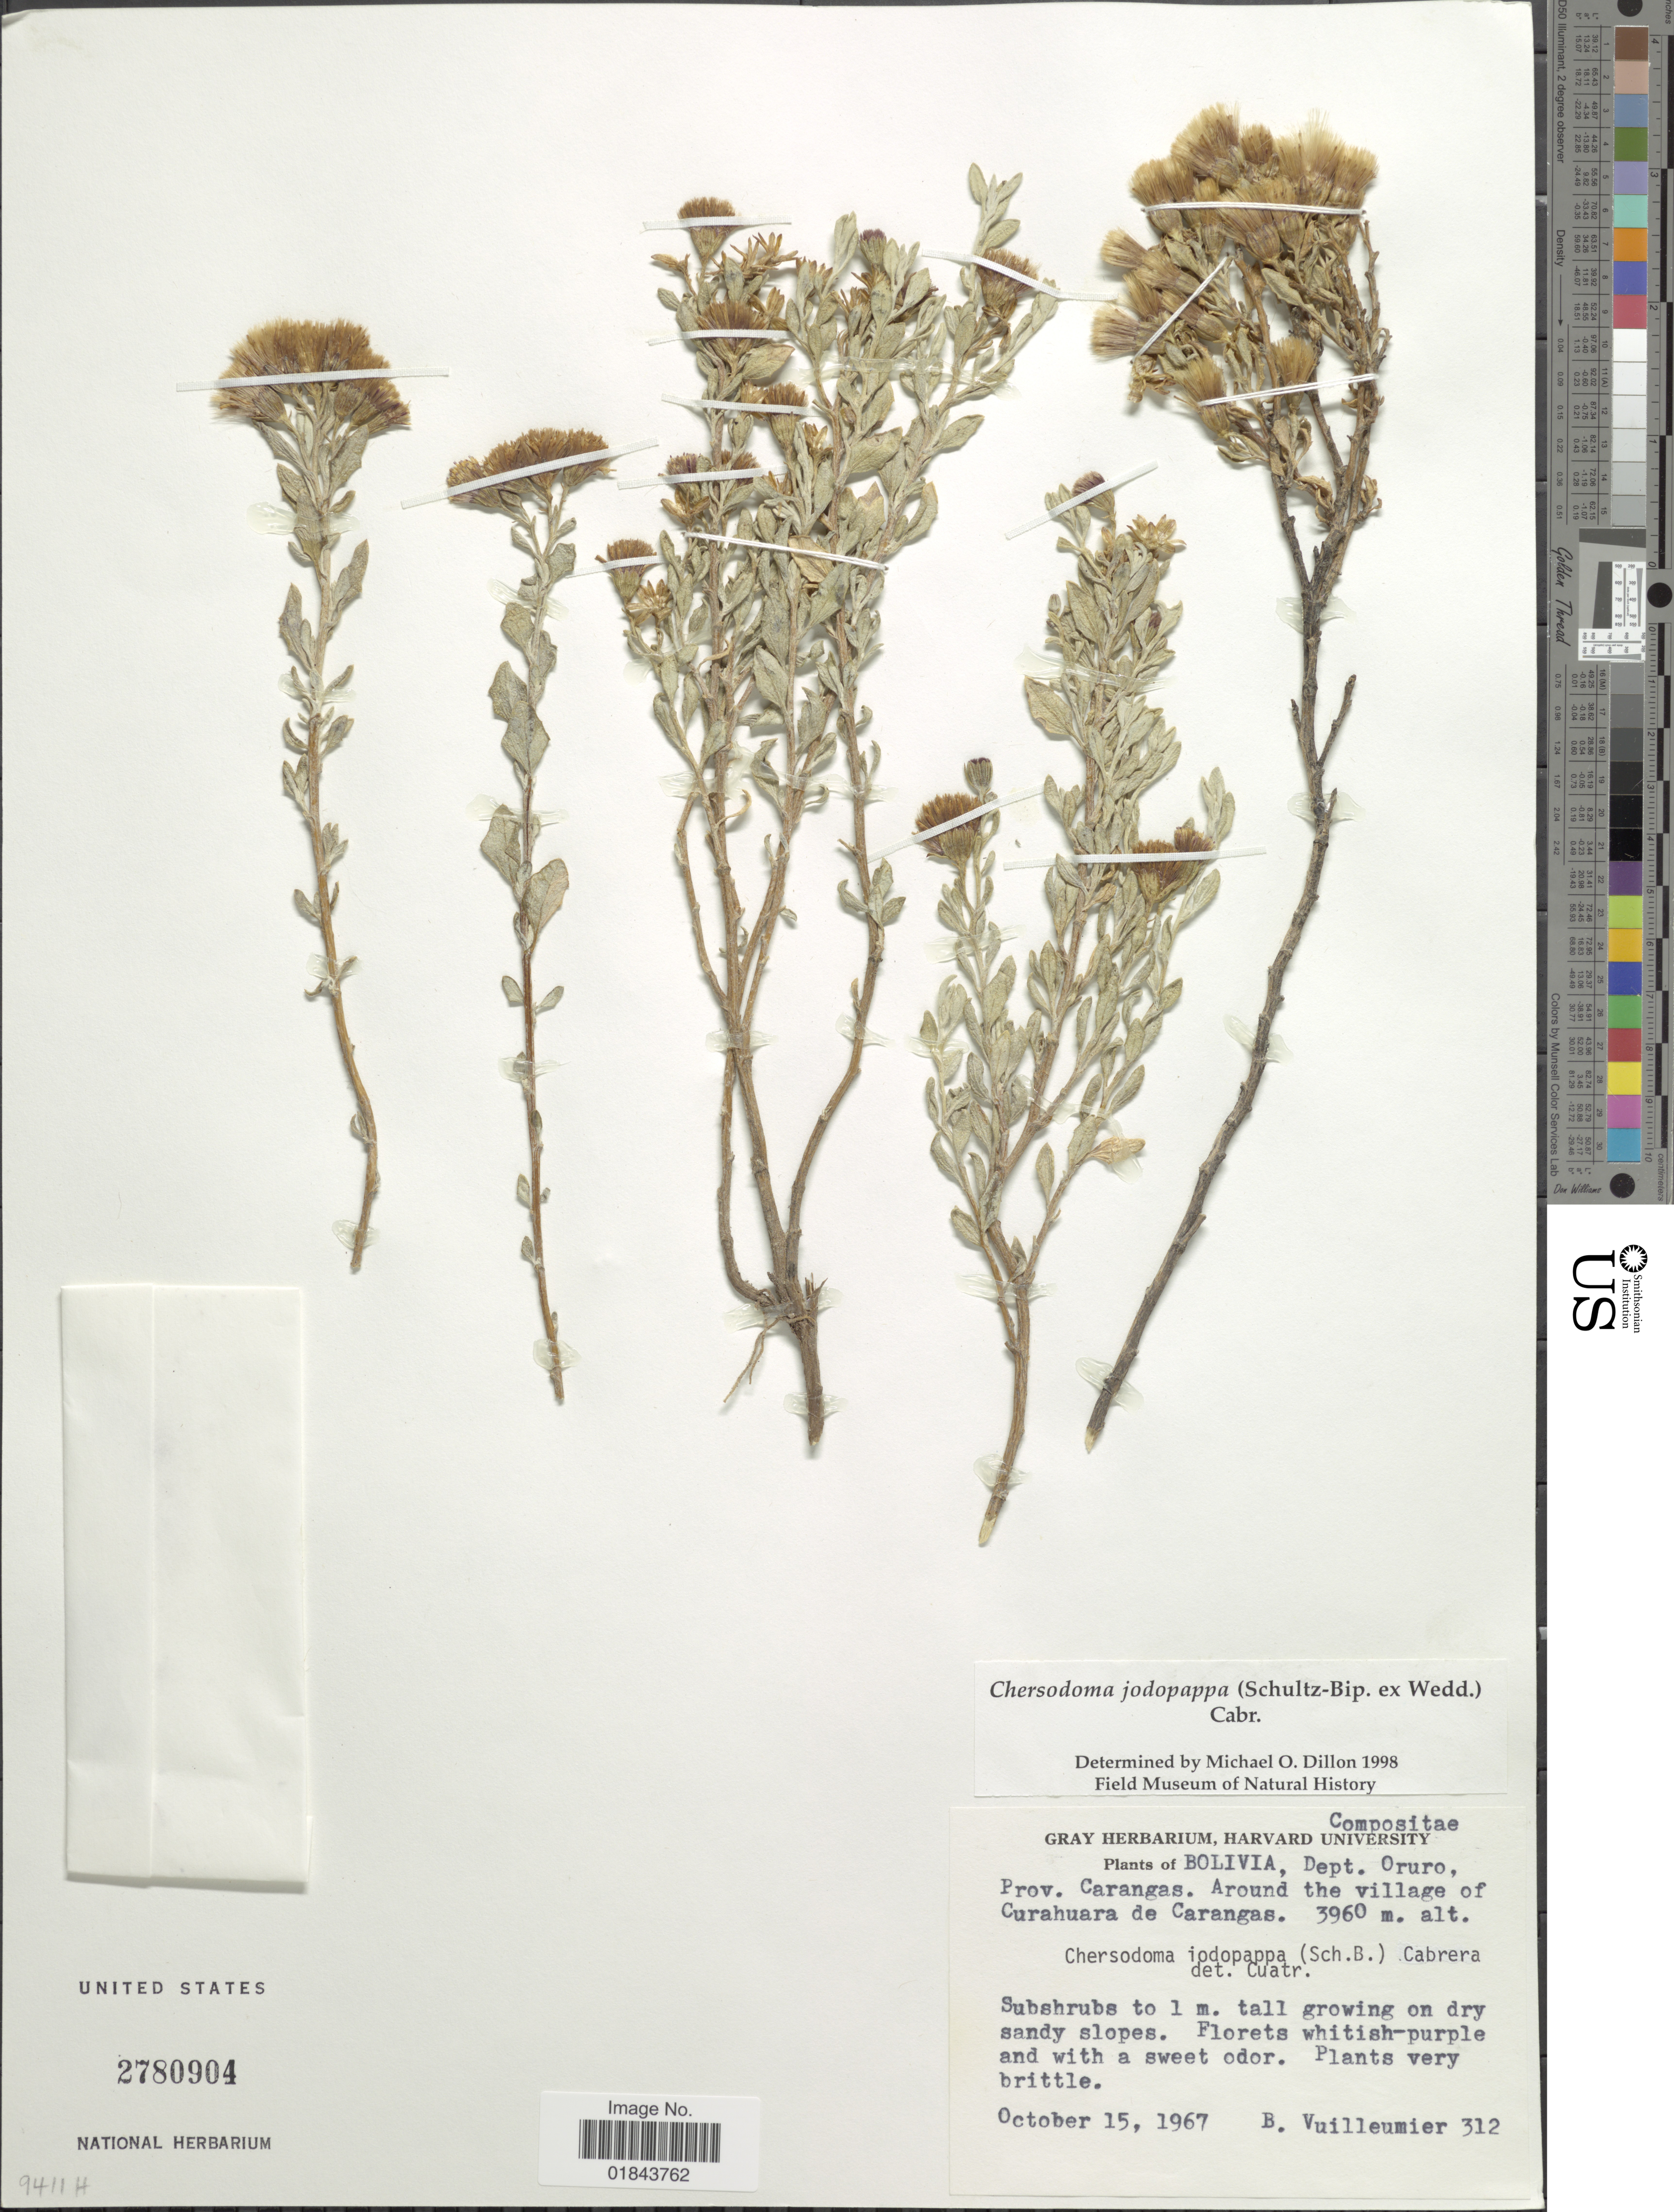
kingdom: Plantae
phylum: Tracheophyta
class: Magnoliopsida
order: Asterales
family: Asteraceae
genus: Chersodoma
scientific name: Chersodoma jodopappa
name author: (Sch. Bip.) Cabrera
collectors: B. Vuilleumier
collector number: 312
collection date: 1967-10-15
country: Bolivia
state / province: Oruro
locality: Dept. Oruro. Prov. Carangas. Around the village of Curahuara de Carangas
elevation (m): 3960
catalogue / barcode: US 2780904